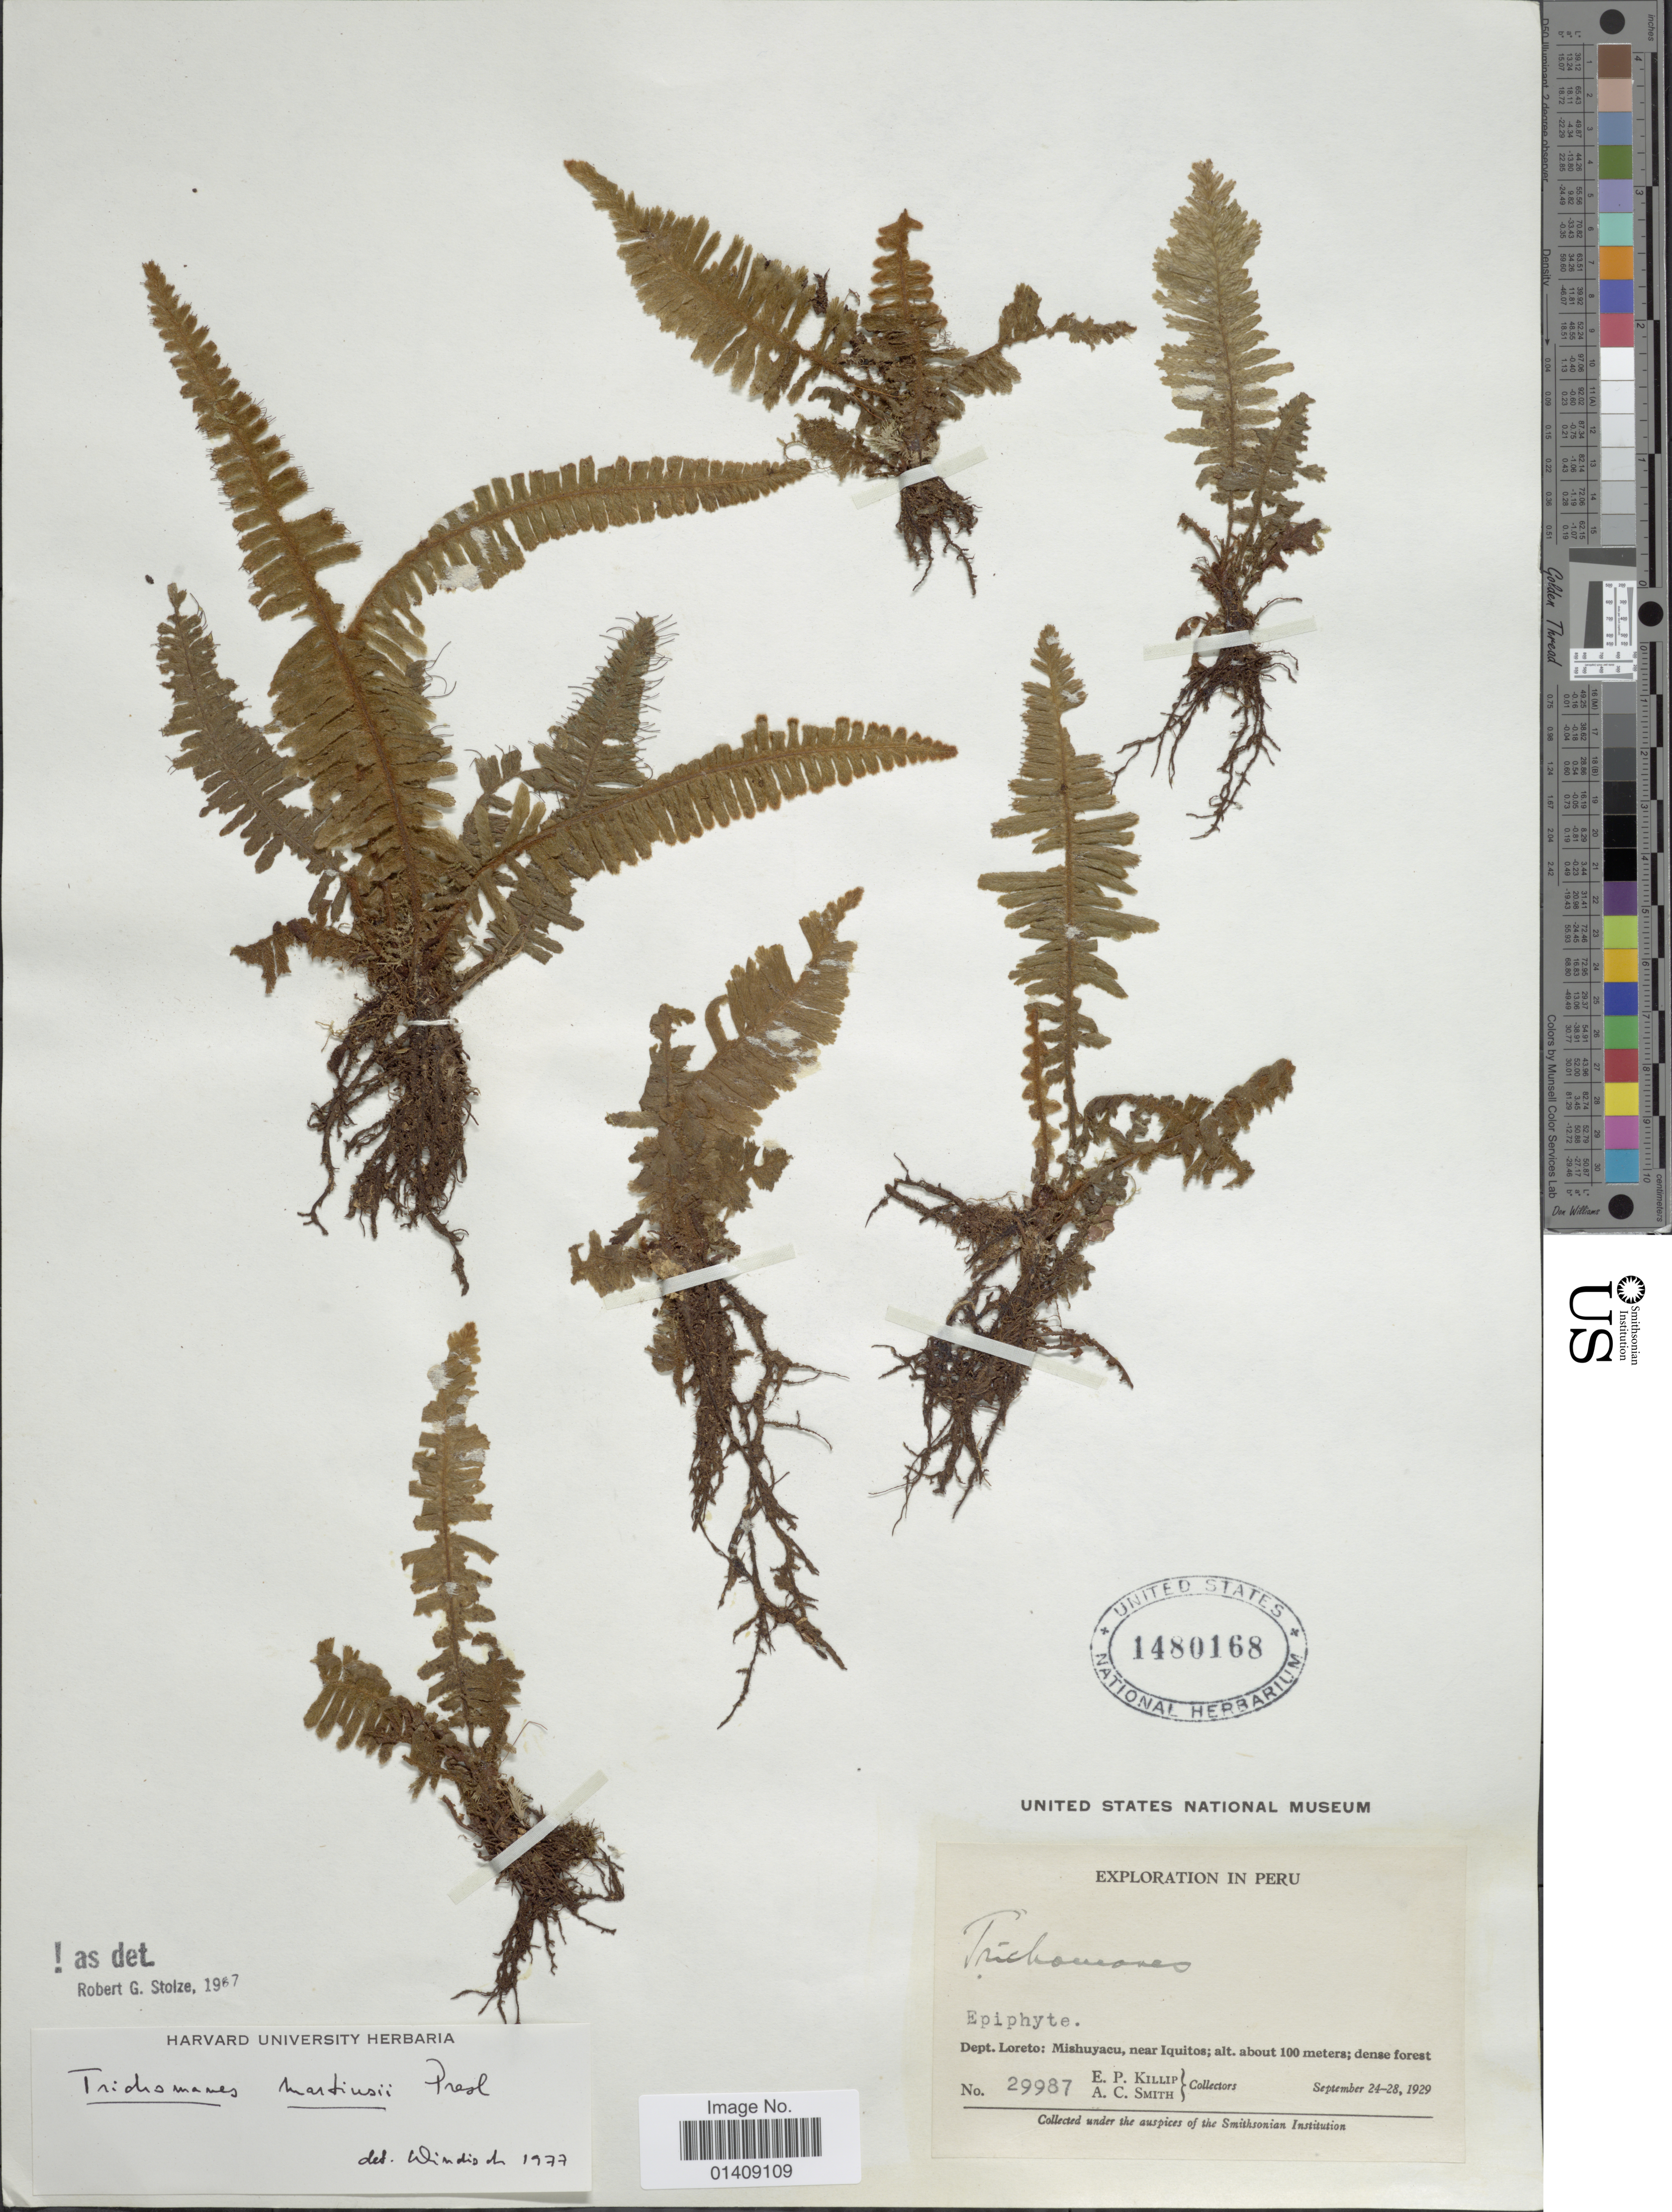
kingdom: Plantae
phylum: Tracheophyta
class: Polypodiopsida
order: Hymenophyllales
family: Hymenophyllaceae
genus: Trichomanes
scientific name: Trichomanes martiusii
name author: C. Presl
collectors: E. P. Killip & A. C. Smith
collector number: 29987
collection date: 1929-09-24/1929-09-28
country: Peru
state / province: Loreto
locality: Mishuyacu, near Iquitos, dense forest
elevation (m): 100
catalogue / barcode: US 1480168